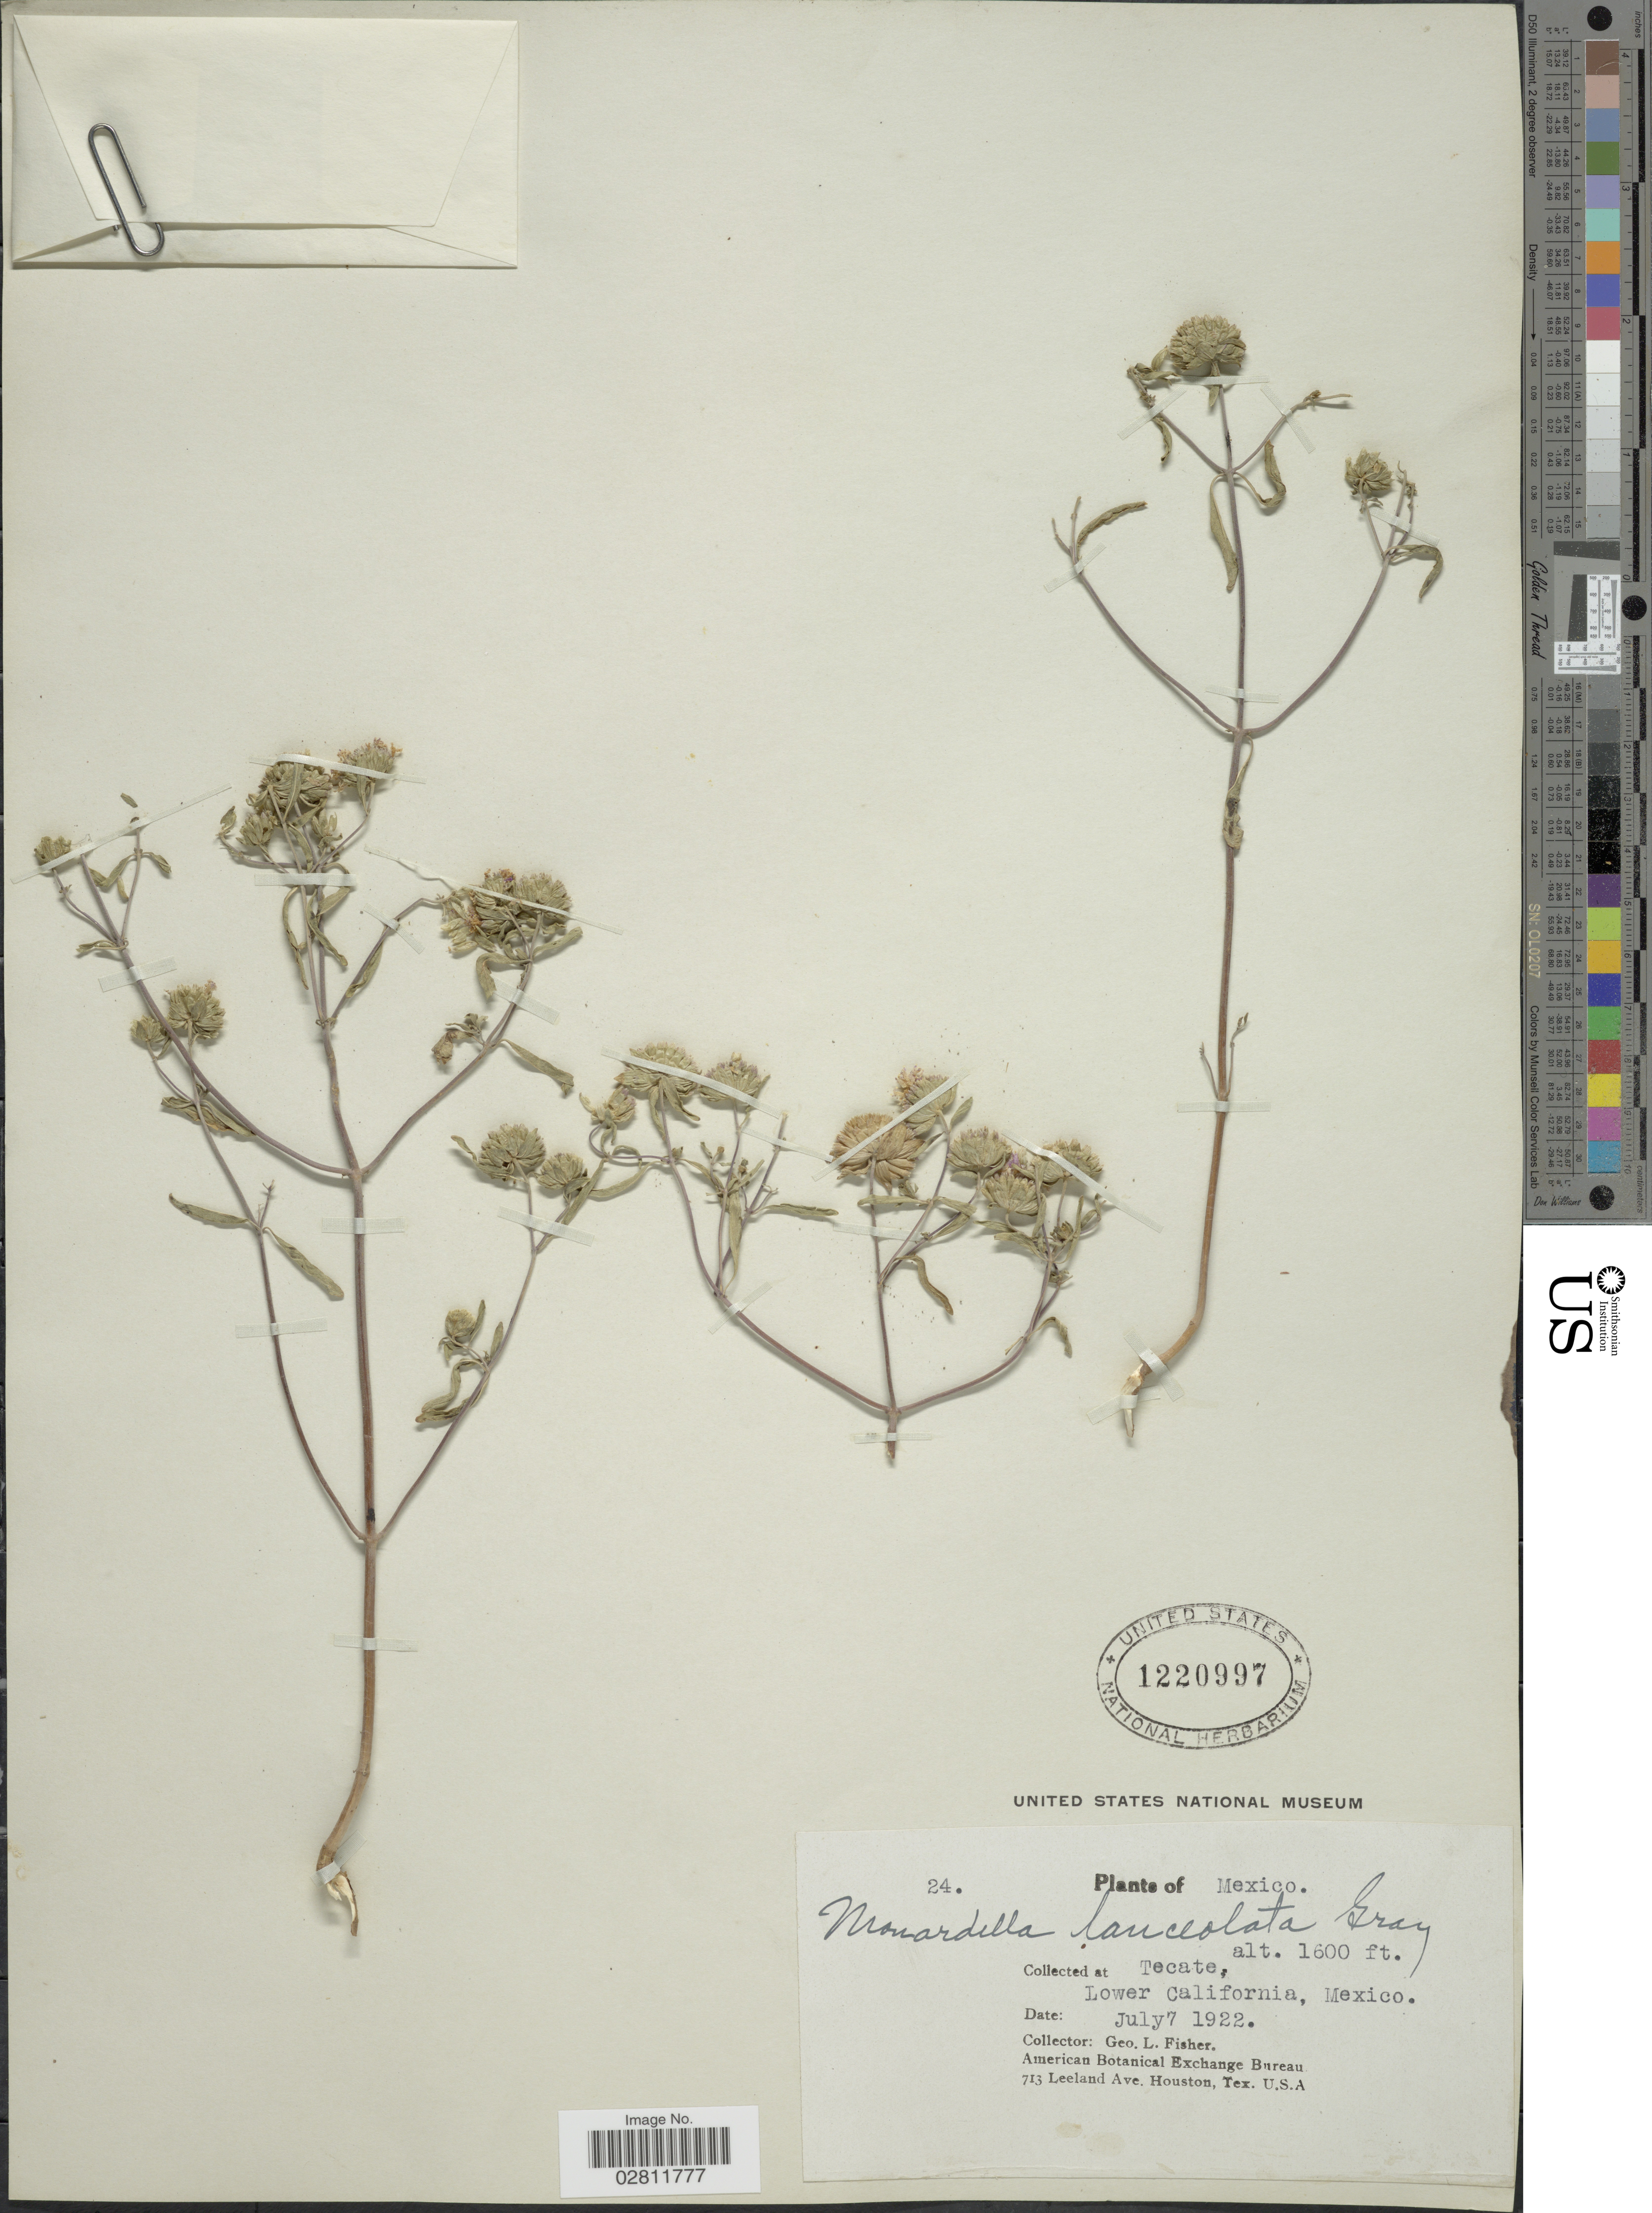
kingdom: Plantae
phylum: Tracheophyta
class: Magnoliopsida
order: Lamiales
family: Lamiaceae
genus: Monardella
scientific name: Monardella lanceolata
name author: A. Gray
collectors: G. L. Fisher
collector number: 24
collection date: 1922-07-07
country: Mexico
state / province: Baja California Norte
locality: Tecate, Lower California.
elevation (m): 488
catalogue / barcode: US 1220997